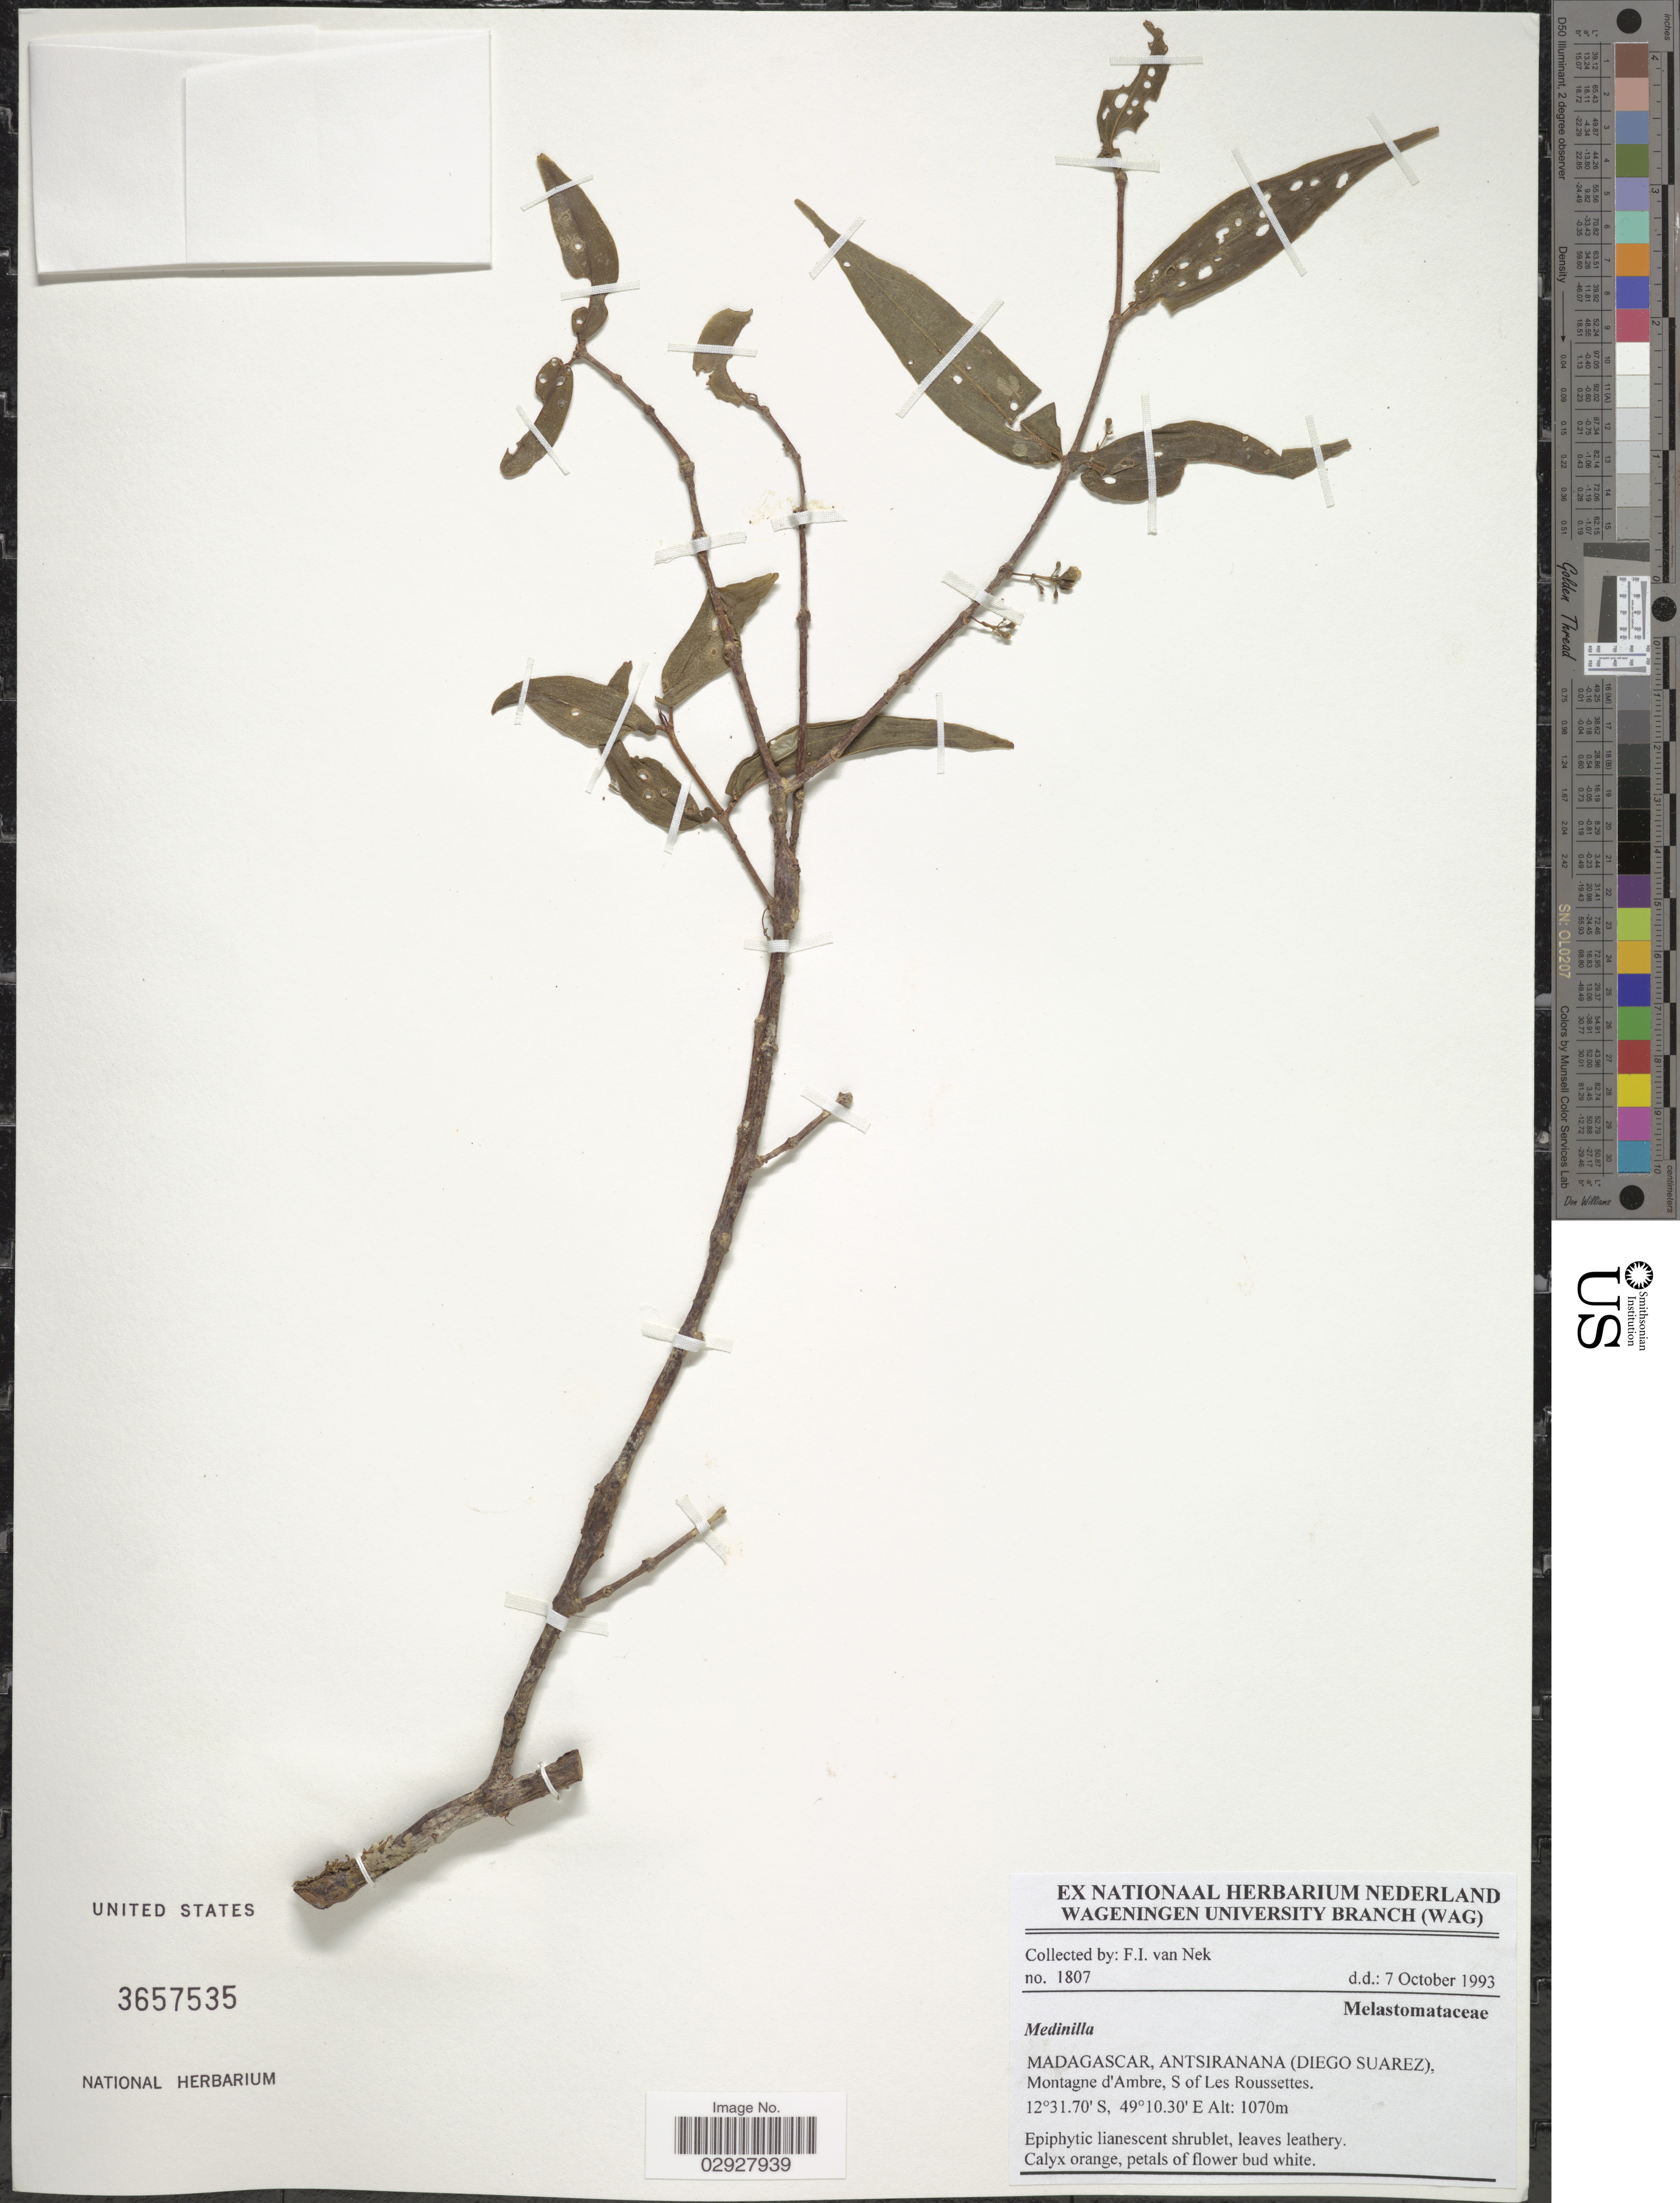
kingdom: Plantae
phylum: Tracheophyta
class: Magnoliopsida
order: Myrtales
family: Melastomataceae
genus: Medinilla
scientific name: Medinilla sp.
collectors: F. van Nek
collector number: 1807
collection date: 1993-10-07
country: Madagascar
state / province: Diana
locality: (Diego Suarez) Montagne d'Ambre, S of Les Roussettes.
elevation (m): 1070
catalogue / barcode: US 3657535